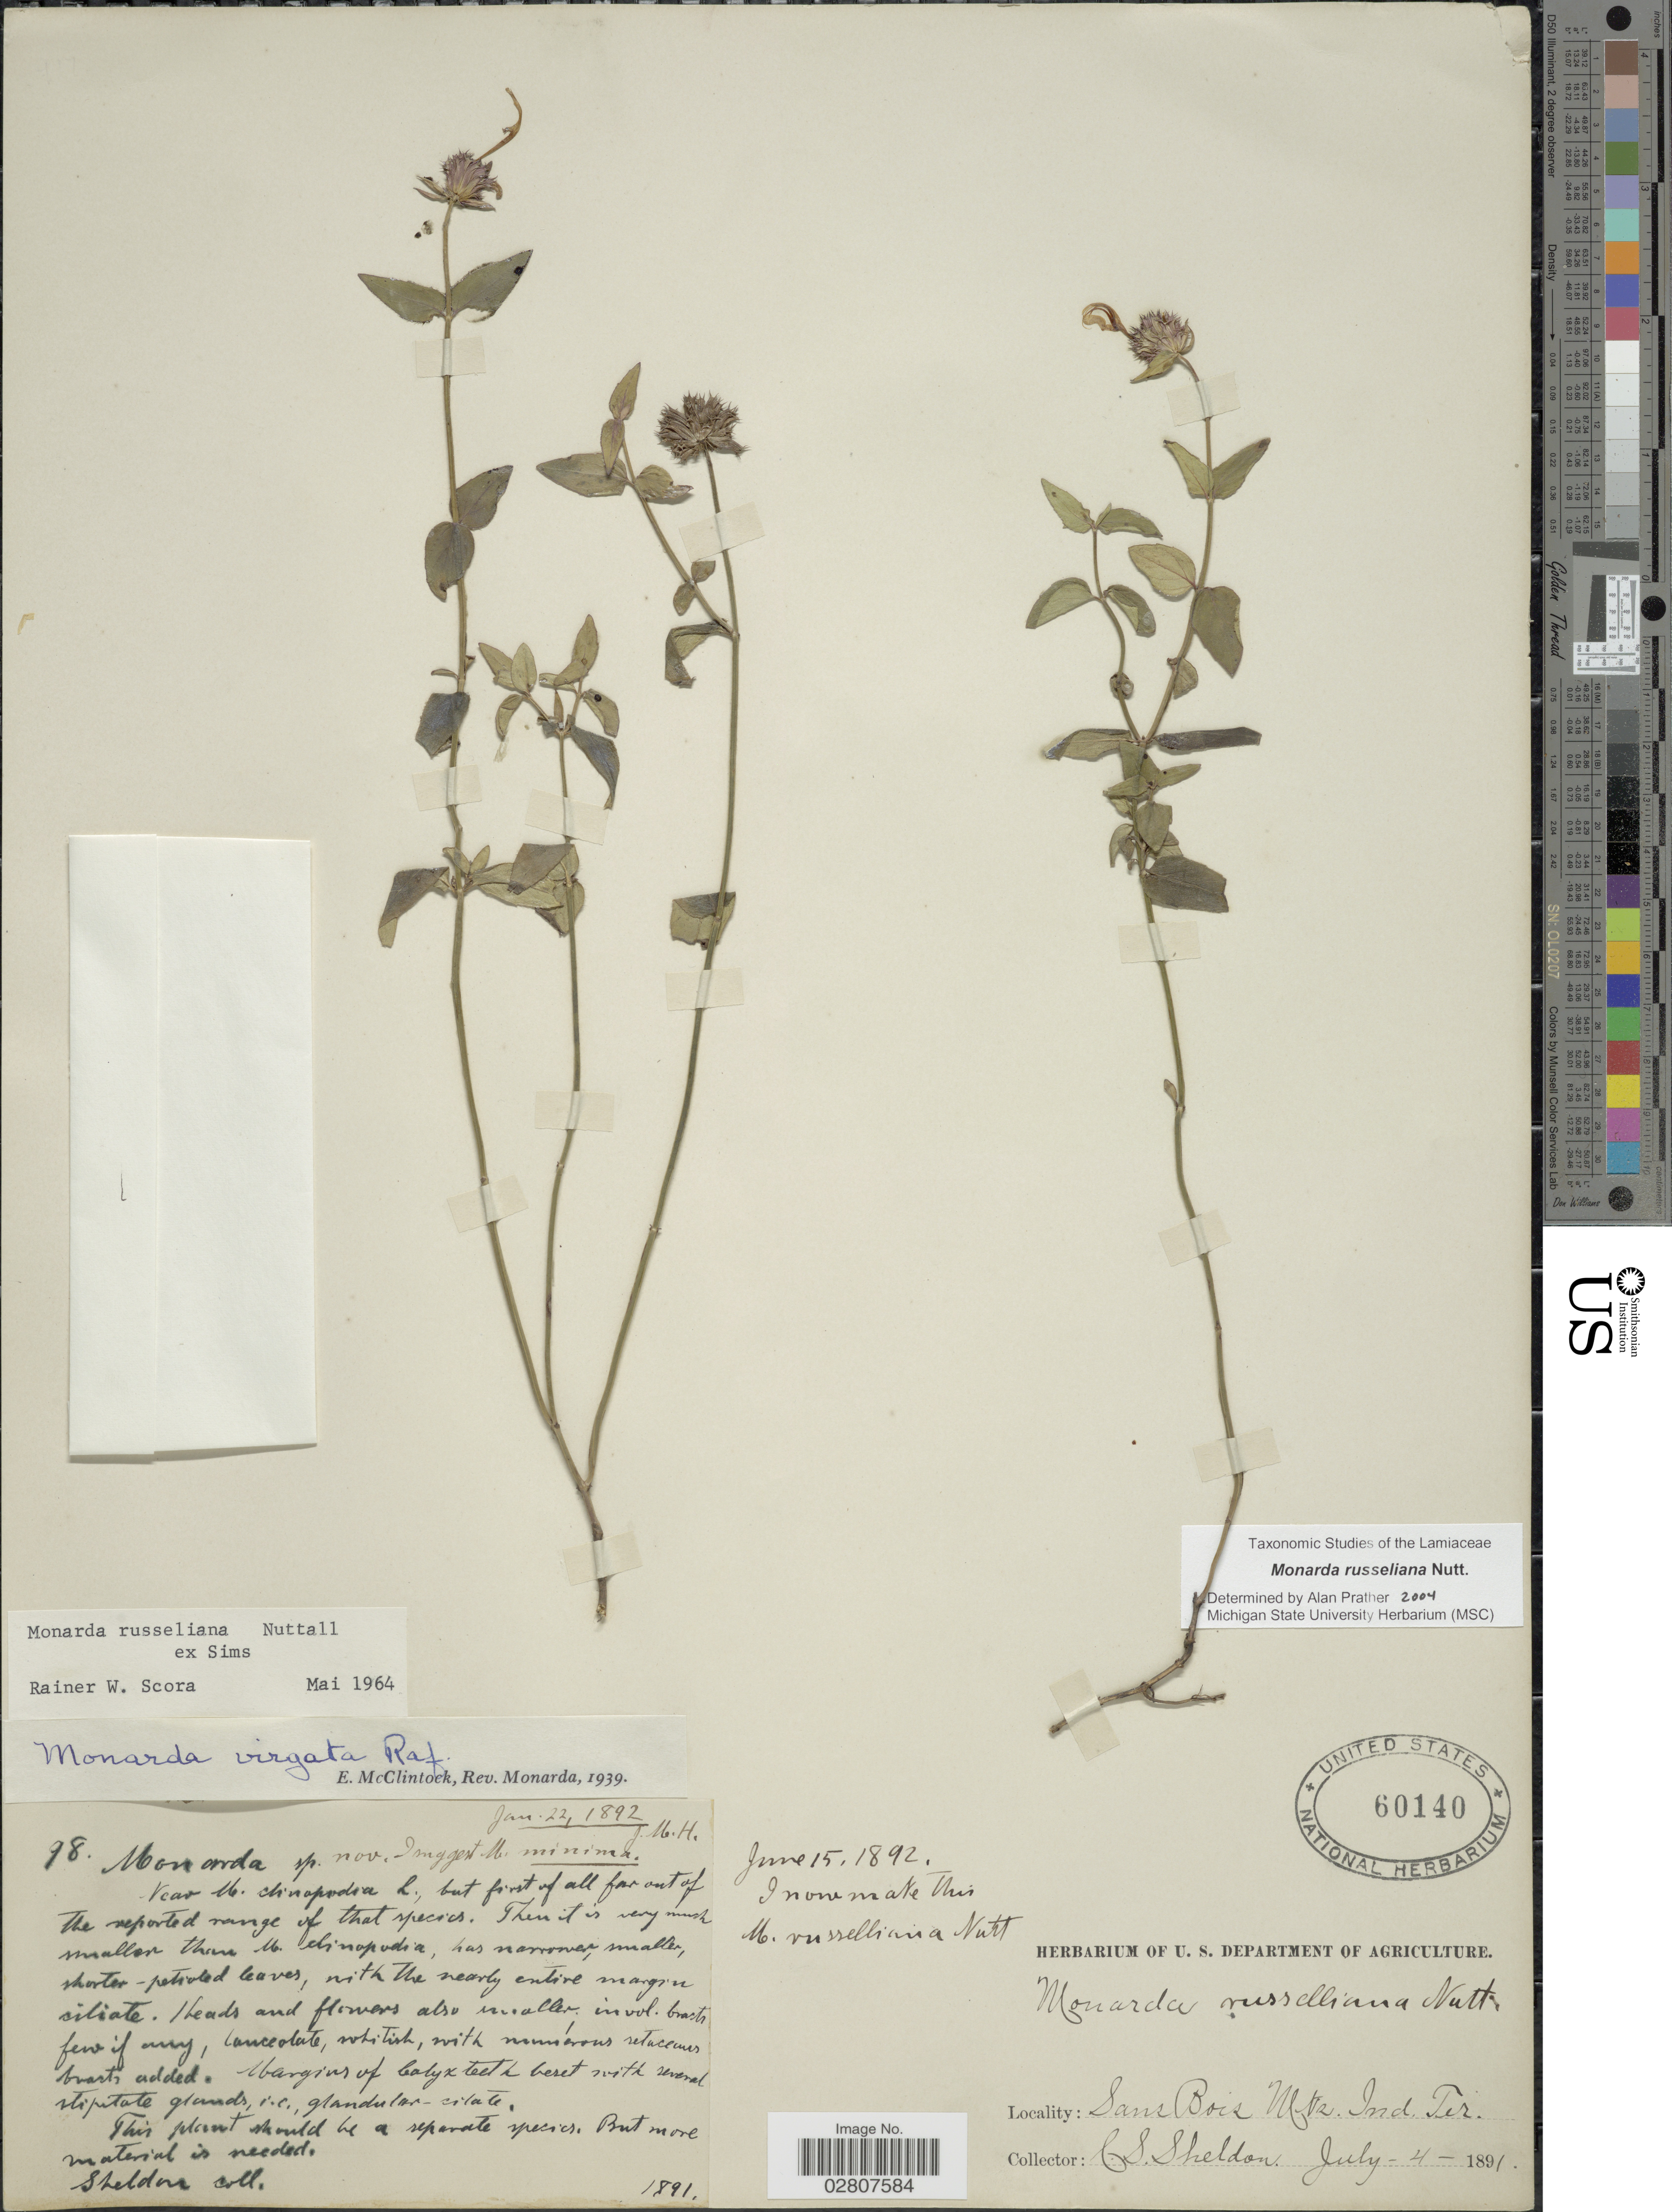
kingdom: Plantae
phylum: Tracheophyta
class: Magnoliopsida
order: Lamiales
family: Lamiaceae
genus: Monarda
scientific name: Monarda russeliana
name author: Nutt.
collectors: C. S. Sheldon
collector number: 98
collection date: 1891-07-04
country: United States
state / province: Oklahoma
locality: Sans Bois Mts. Ind. Ter.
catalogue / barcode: US 60140